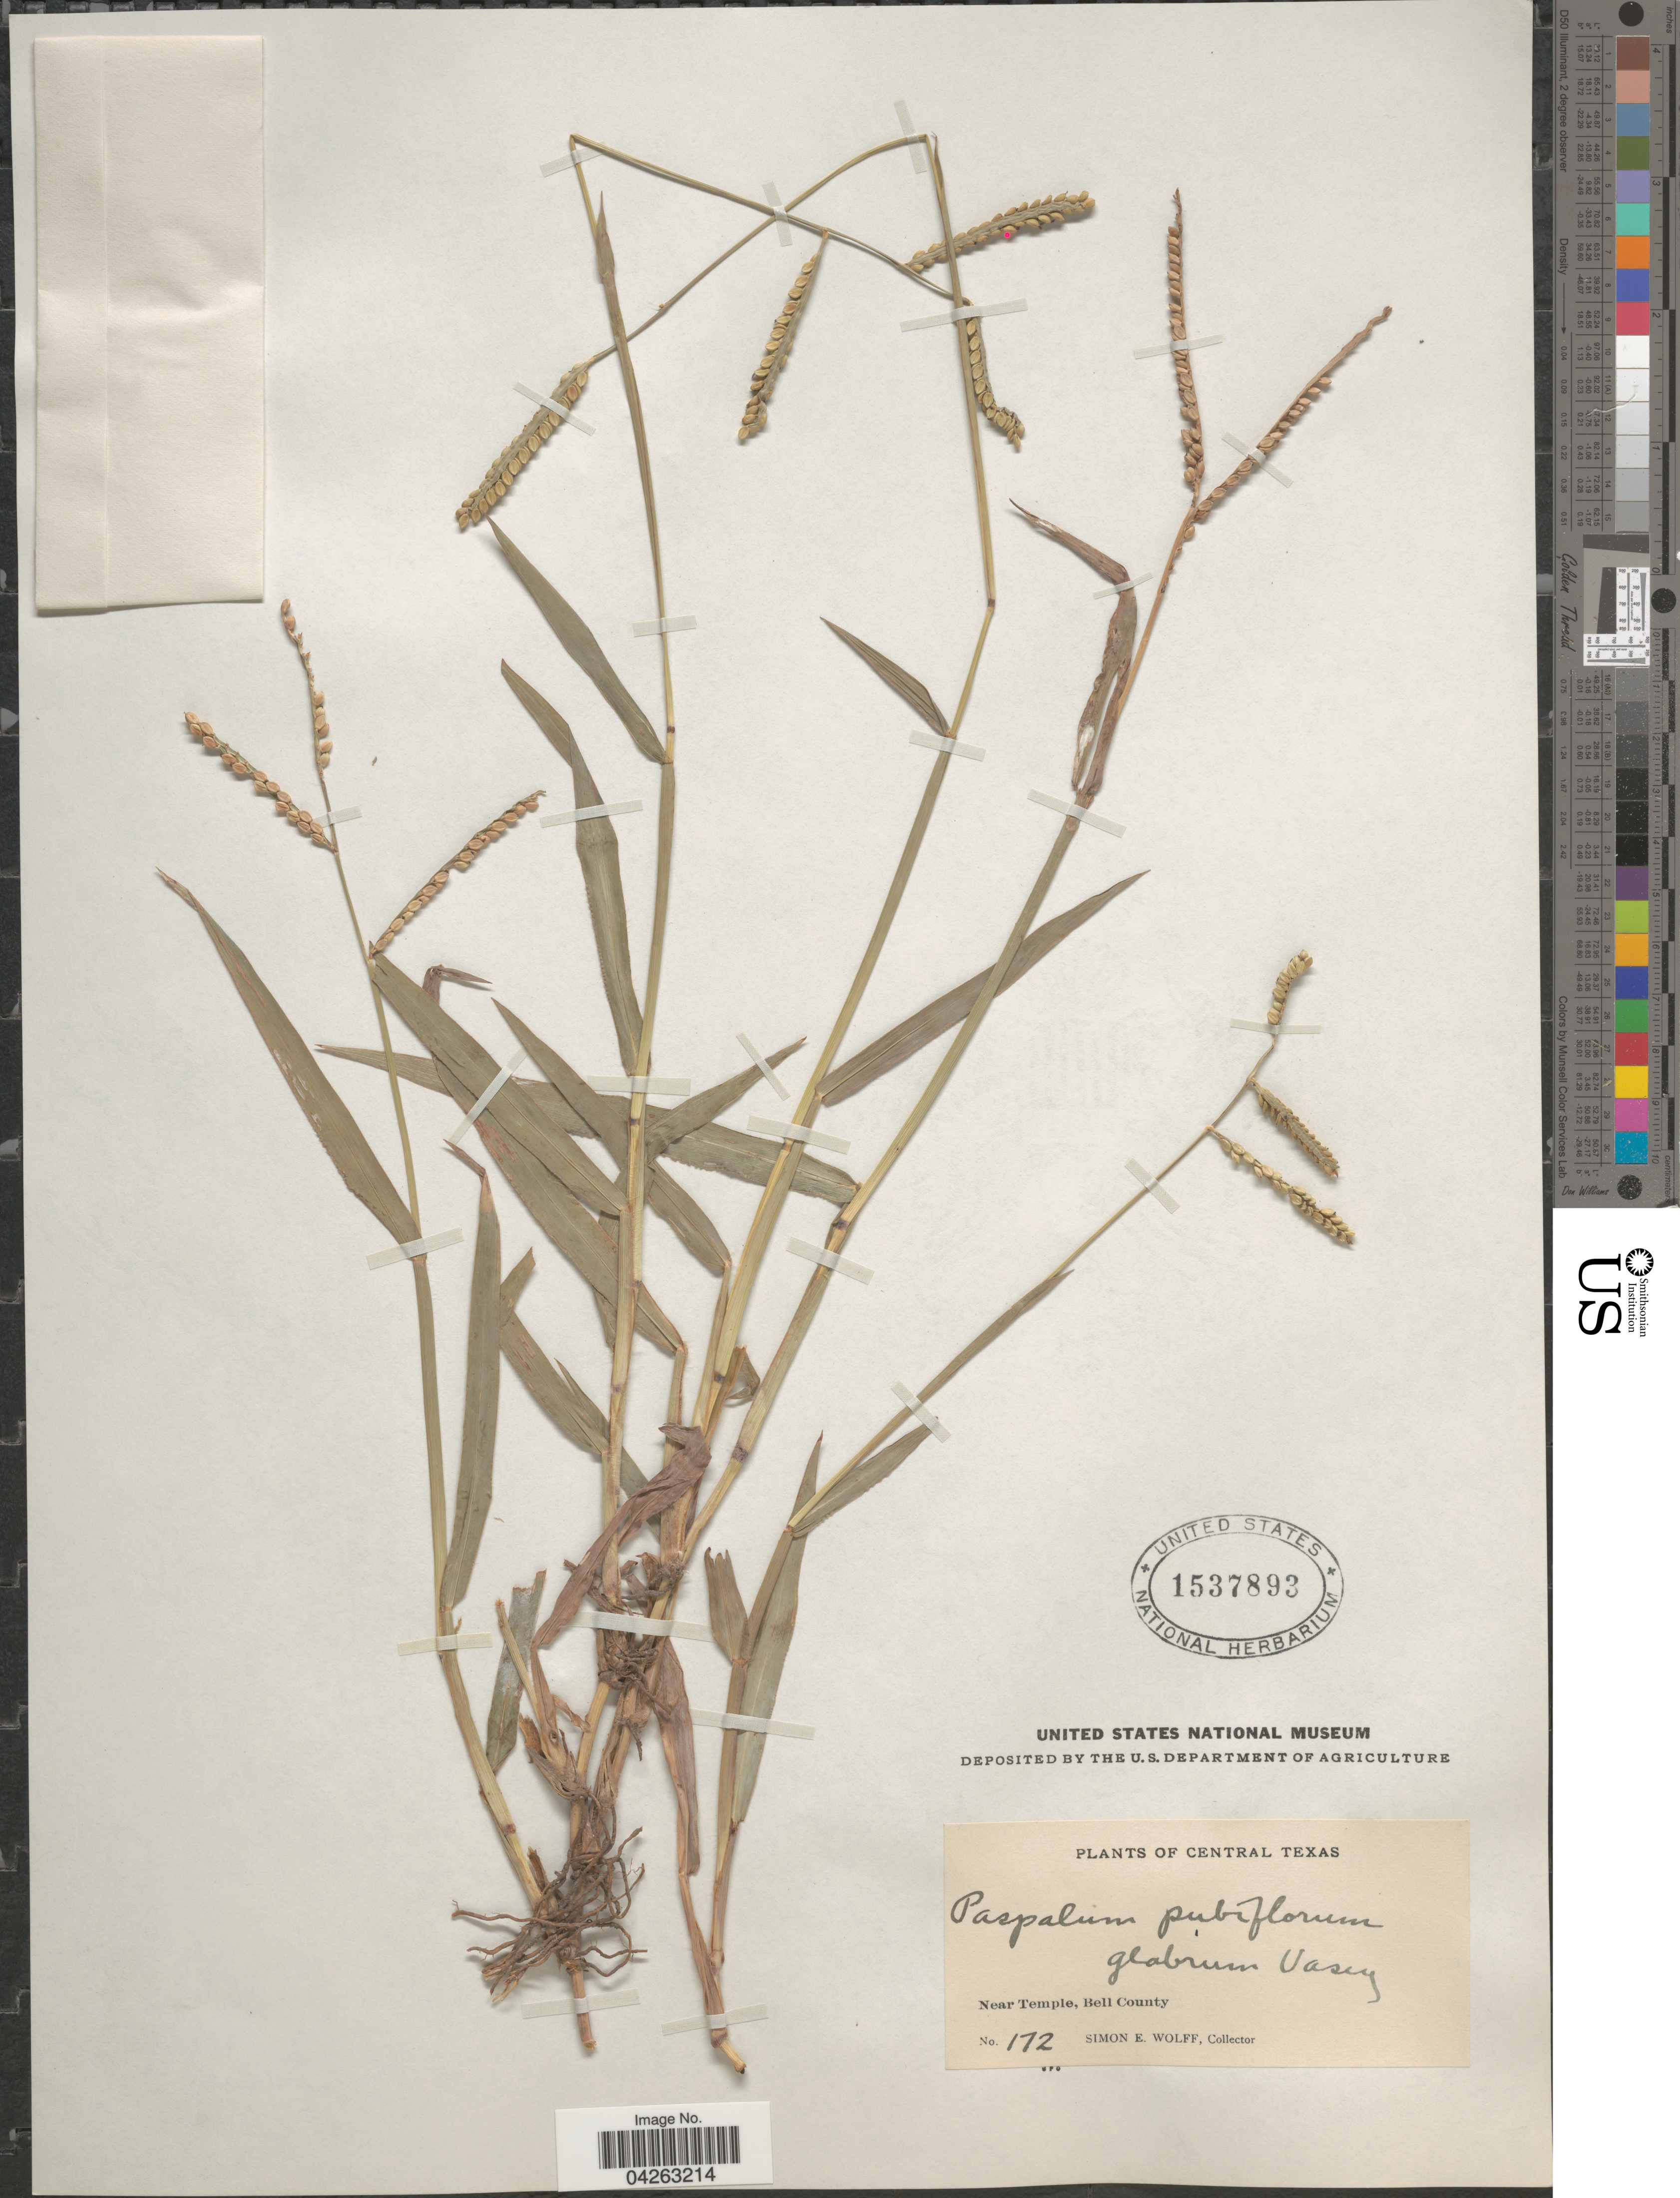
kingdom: Plantae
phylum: Tracheophyta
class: Liliopsida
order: Poales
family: Poaceae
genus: Paspalum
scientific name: Paspalum pubiflorum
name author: Rupr. ex E. Fourn.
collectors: S. E. Wolff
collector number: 172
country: United States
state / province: Texas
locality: Central Texas. Near Temple, Bell County.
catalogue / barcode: US 1537893